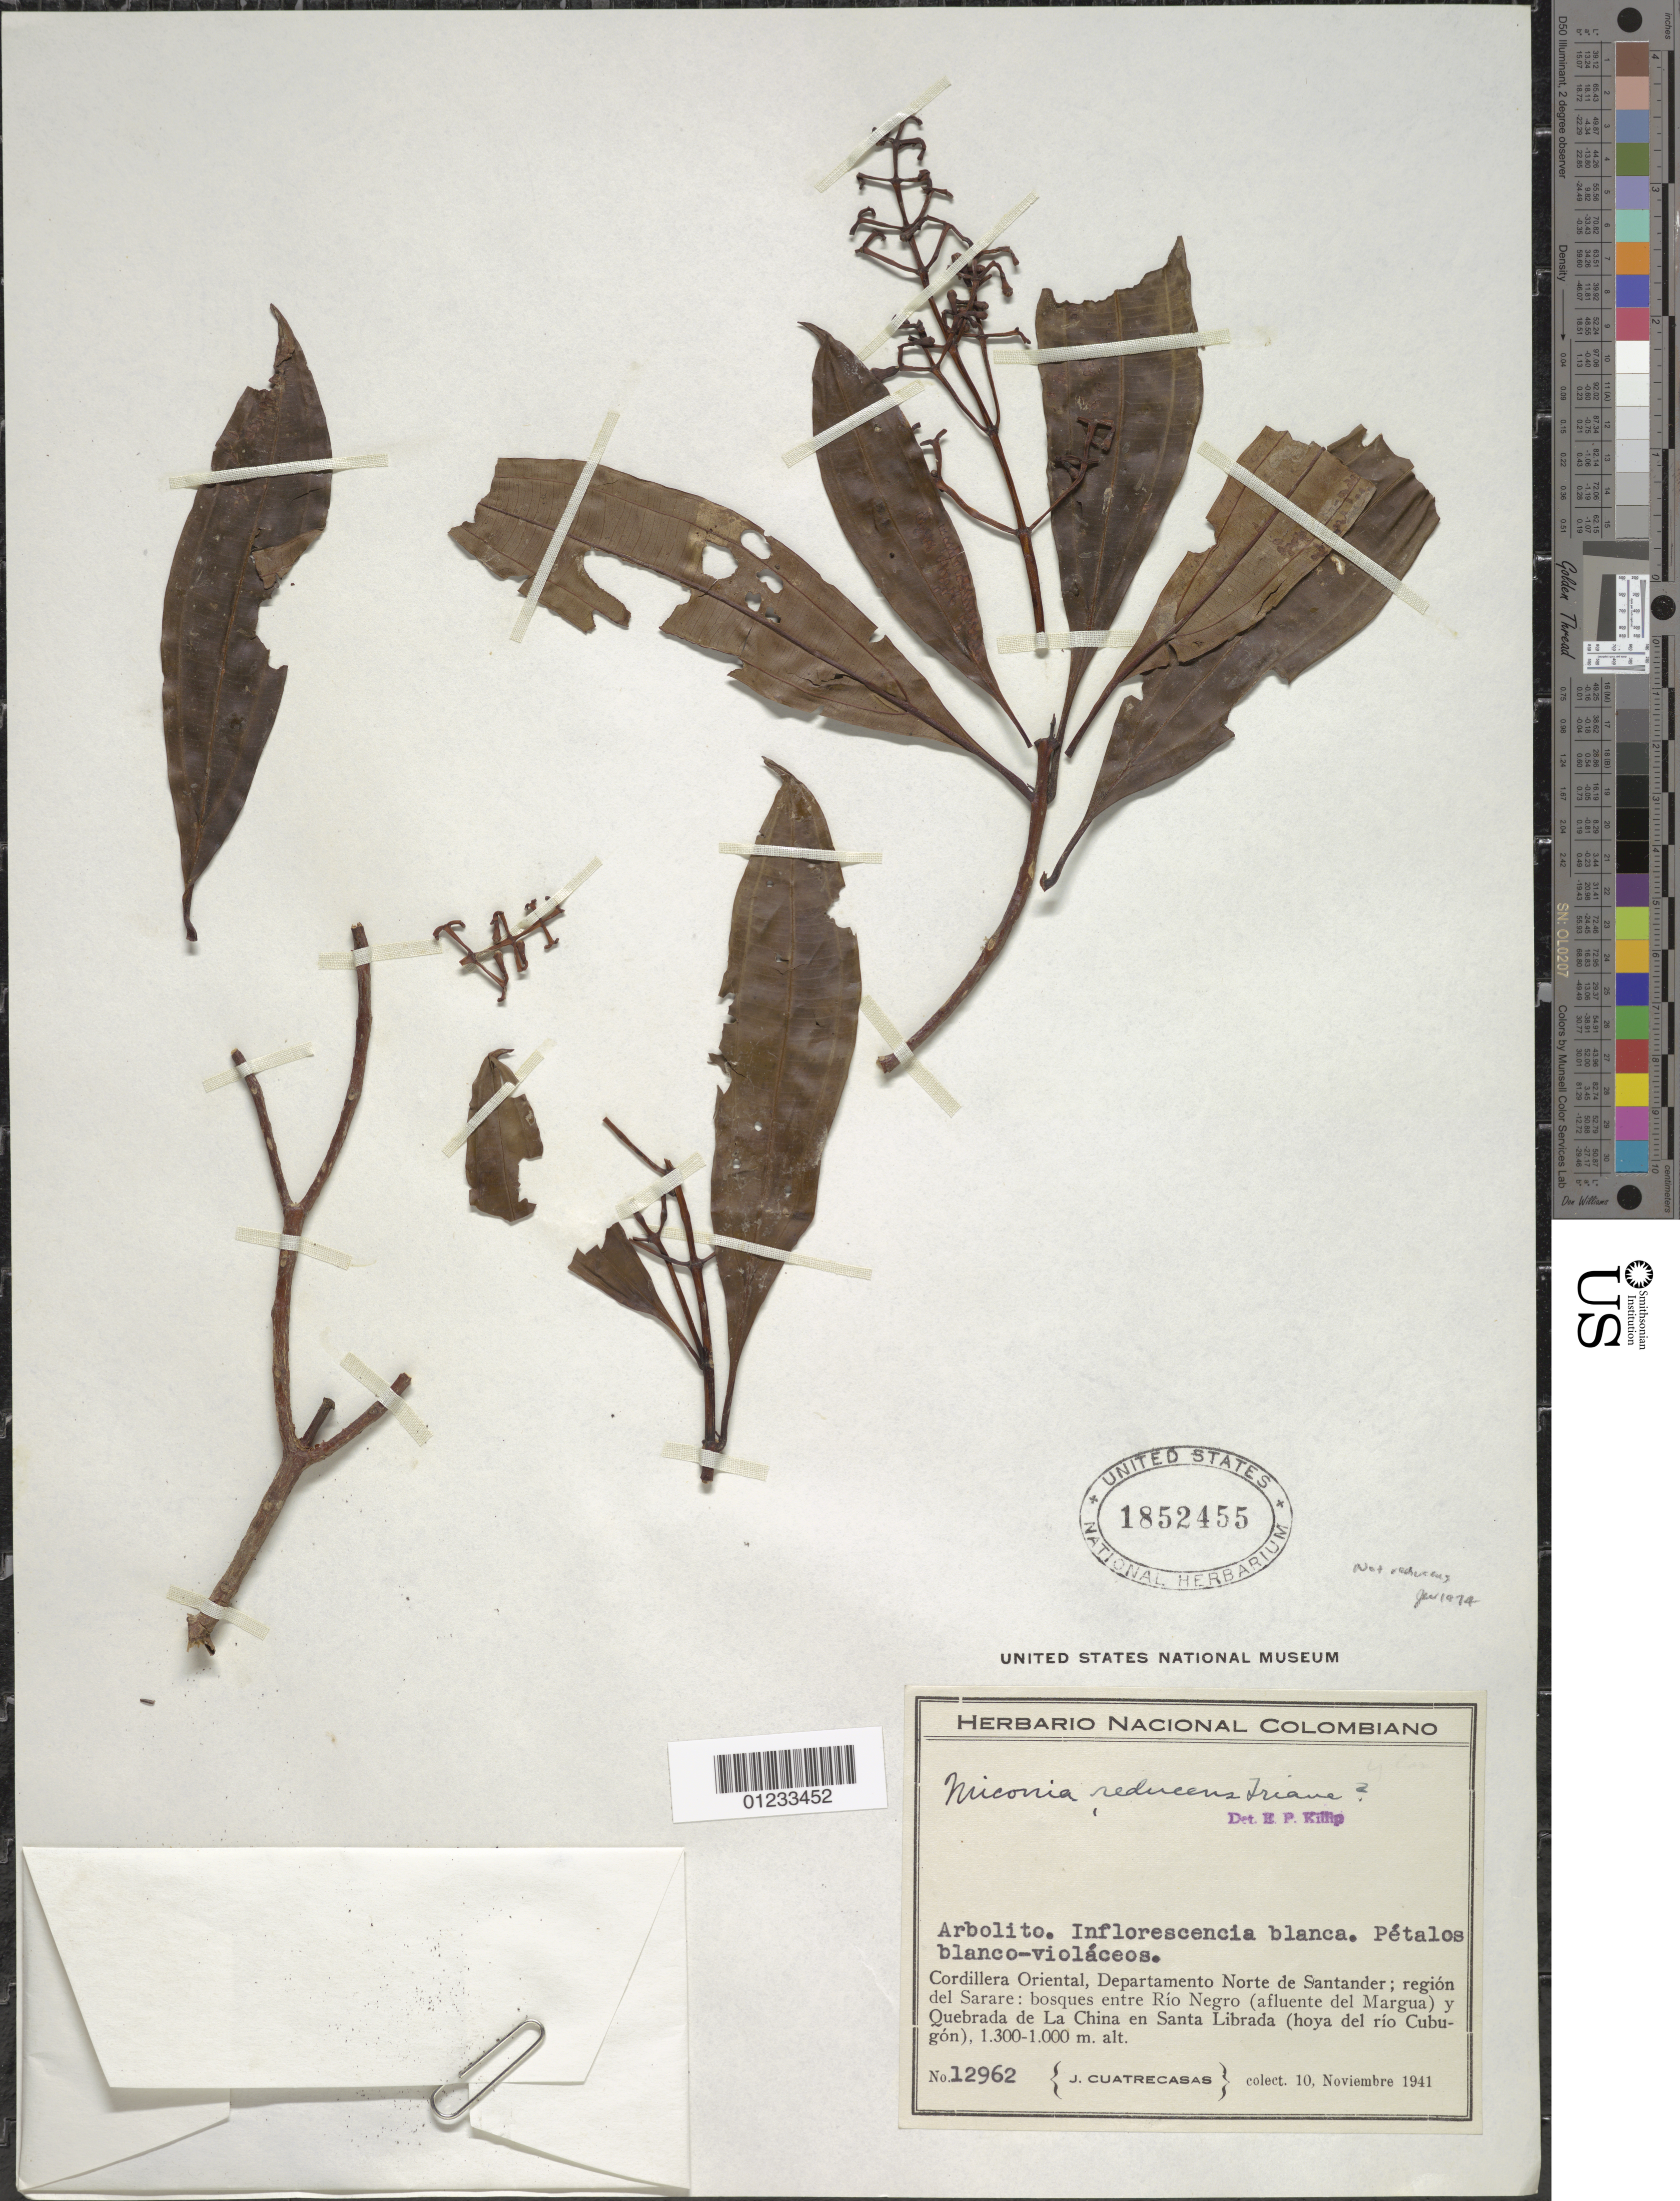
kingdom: Plantae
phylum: Tracheophyta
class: Magnoliopsida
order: Myrtales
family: Melastomataceae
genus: Miconia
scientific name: Miconia reducens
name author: Triana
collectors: J. Cuatrecasas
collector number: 12962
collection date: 1941-11-10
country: Colombia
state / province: Norte de Santander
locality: Cordillera Oriental, Departamento Norte de Santander; región del Sarare: bosques entre Río Negro (afluente del Margua) y Quebrada de La China en Santa Librada (hoya del río Cubugón).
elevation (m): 1000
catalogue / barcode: US 1852455